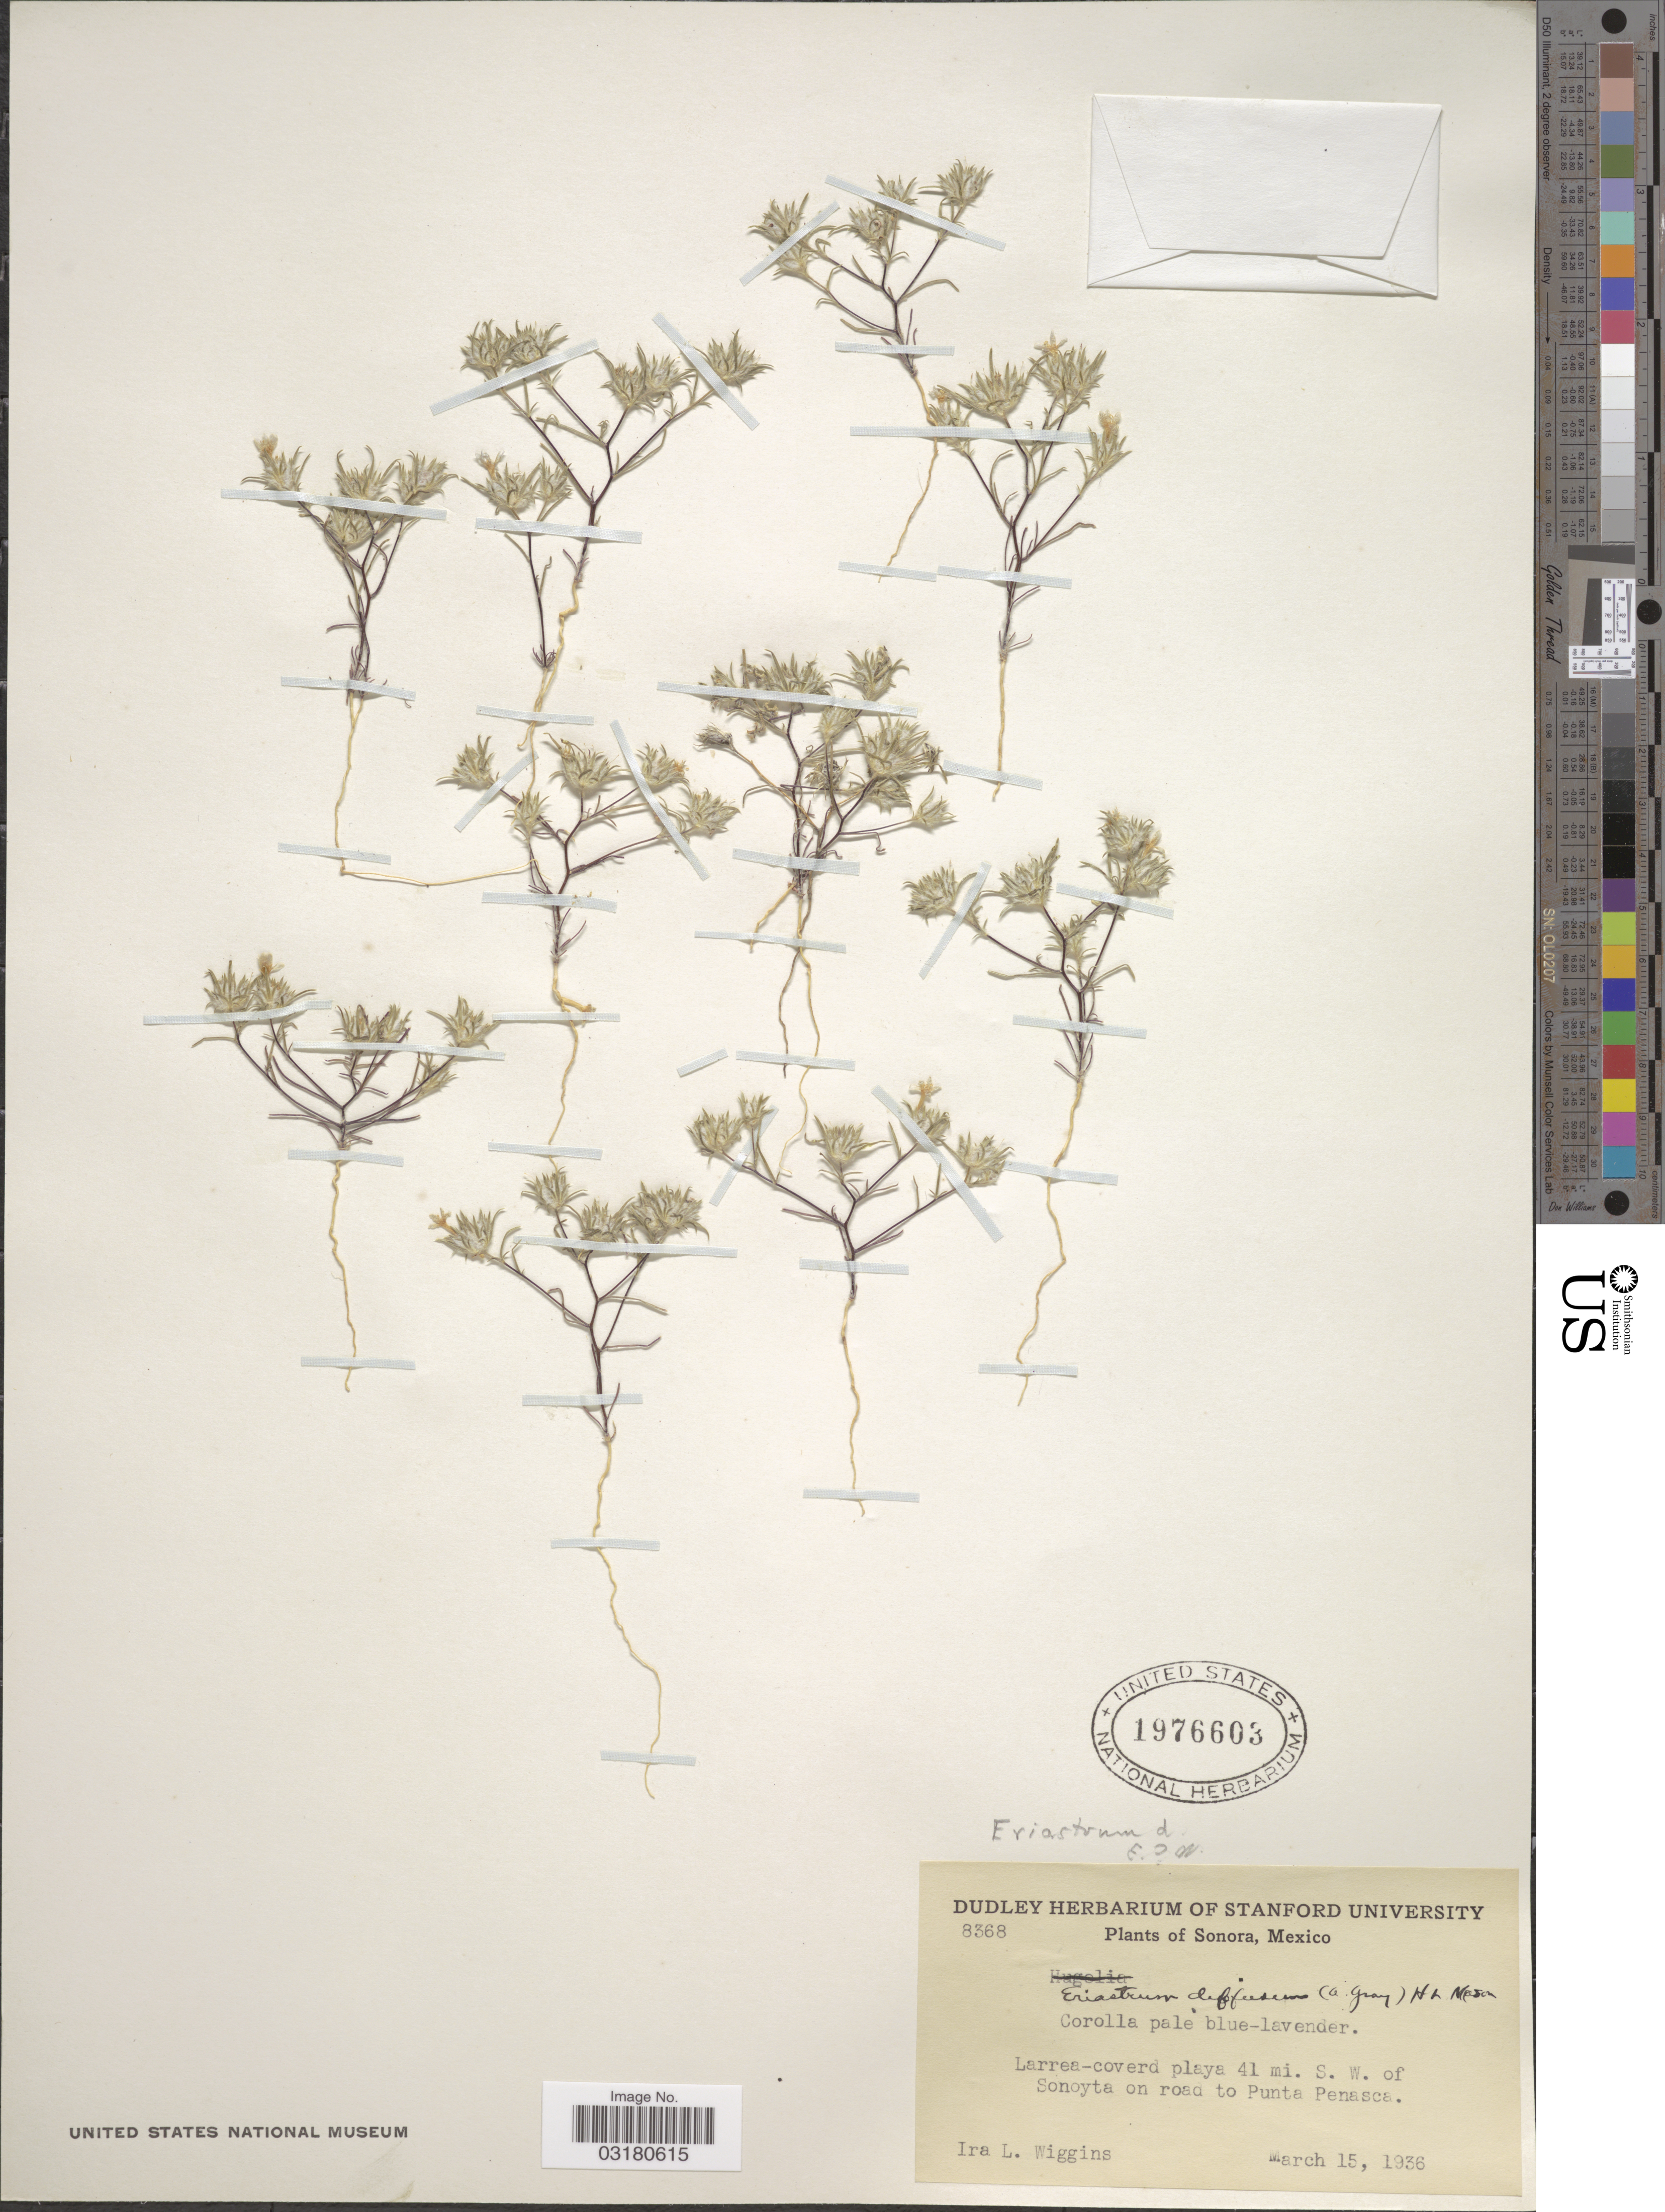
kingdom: Plantae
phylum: Tracheophyta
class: Magnoliopsida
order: Ericales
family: Polemoniaceae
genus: Eriastrum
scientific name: Eriastrum diffusum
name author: (A. Gray) H. Mason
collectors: I. L. Wiggins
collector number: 8368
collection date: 1936-03-15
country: Mexico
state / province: Sonora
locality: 41 mi. S. W. of Sonoyta on road to Punta Penasca.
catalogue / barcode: US 1976603